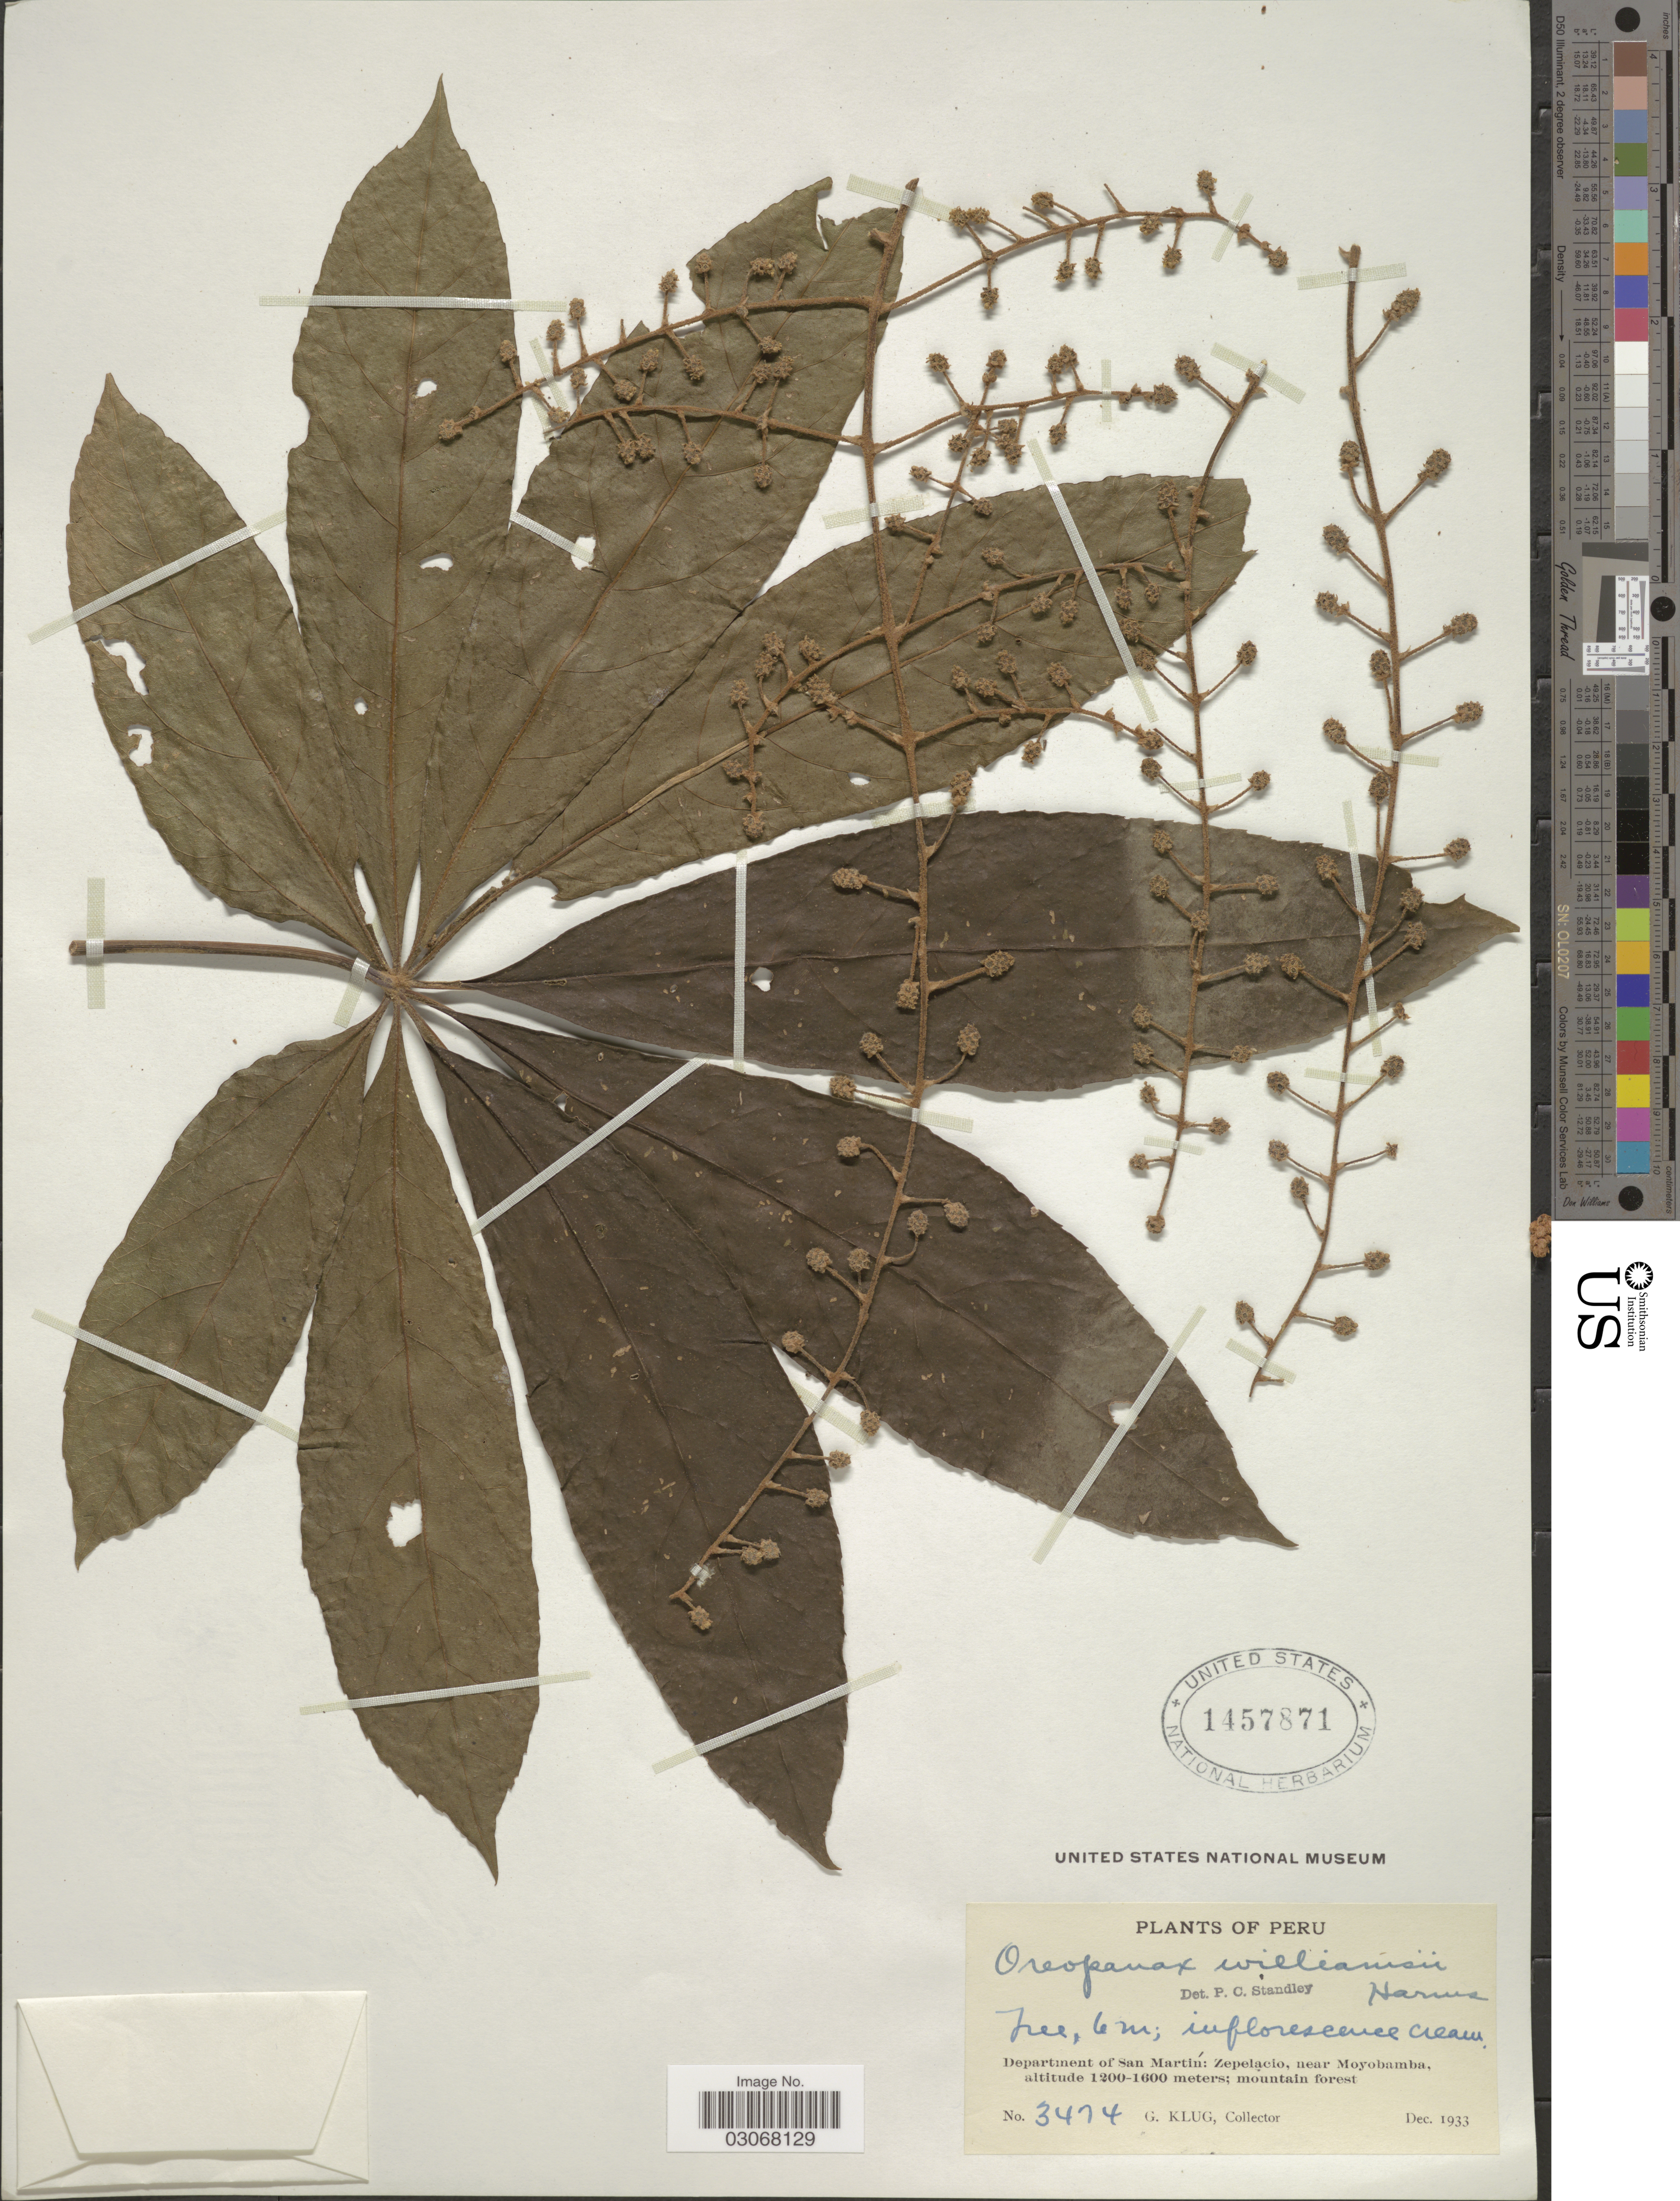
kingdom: Plantae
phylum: Tracheophyta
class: Magnoliopsida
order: Apiales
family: Araliaceae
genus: Oreopanax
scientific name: Oreopanax williamsii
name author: Harms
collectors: G. Klug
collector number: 3474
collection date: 1933-12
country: Peru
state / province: San Martín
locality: Department of San Martín: Zepelacio, near Moyobamba.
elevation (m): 1200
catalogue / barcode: US 1457871